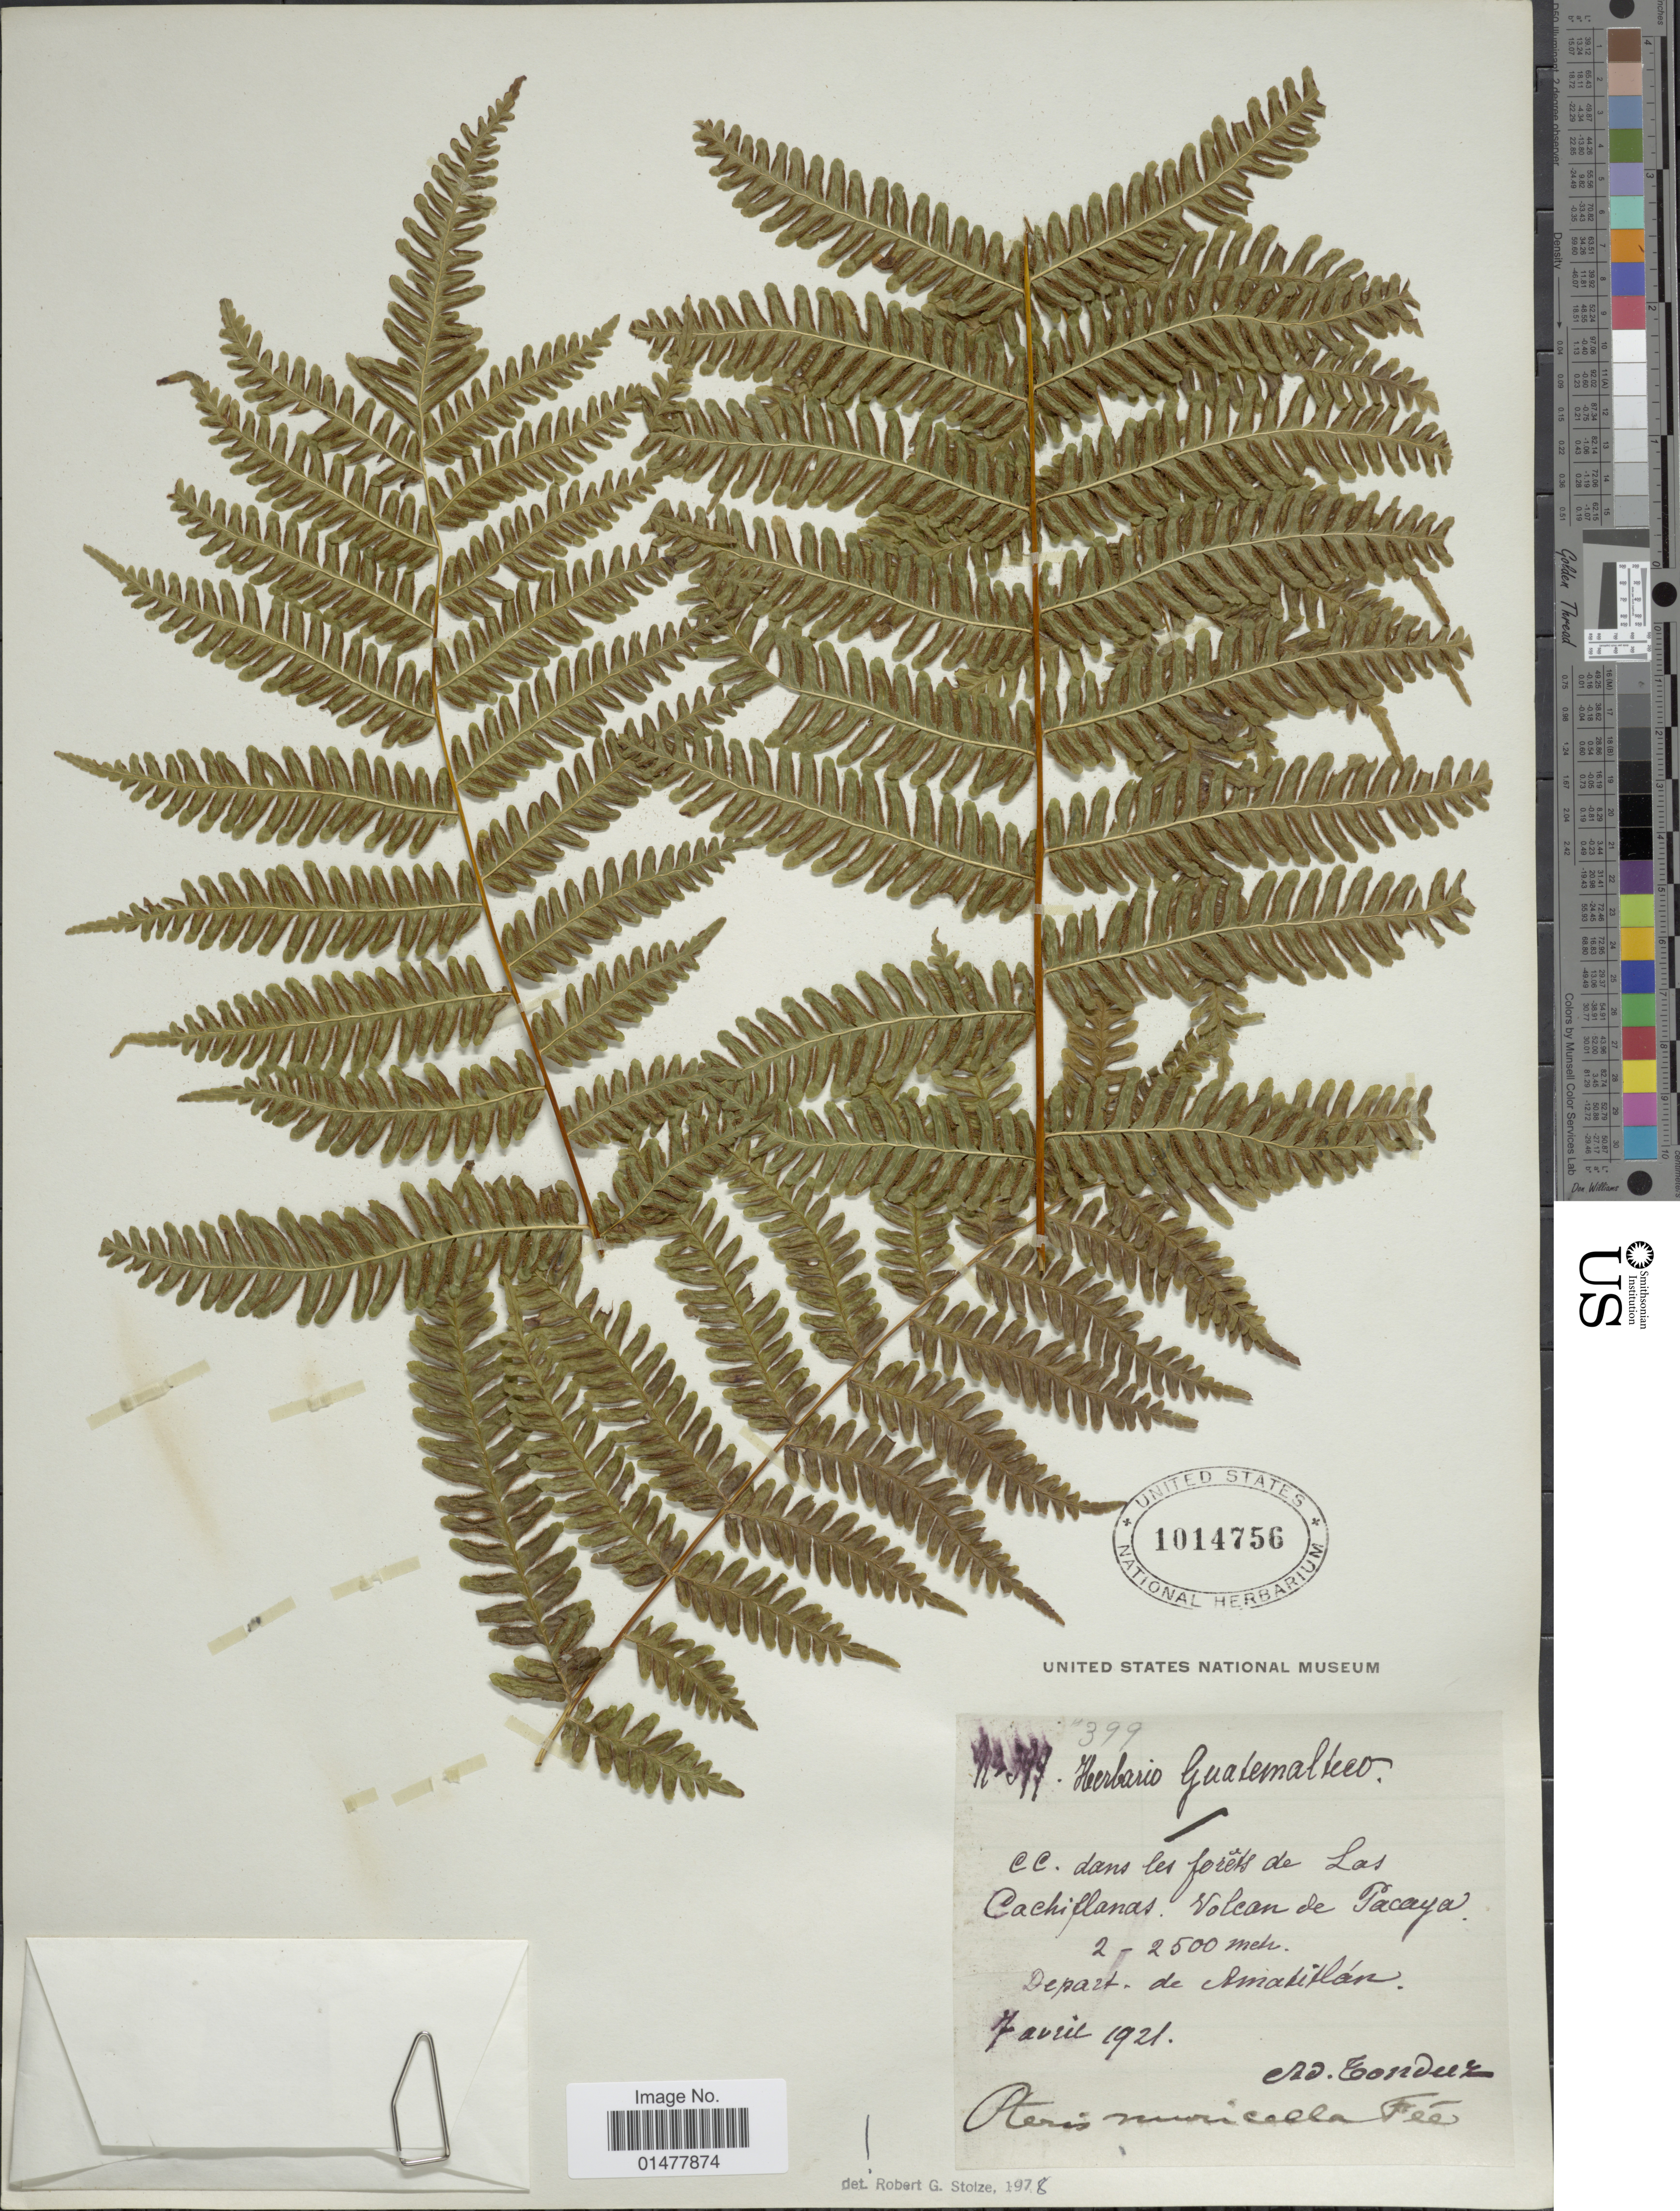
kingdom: Plantae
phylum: Tracheophyta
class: Polypodiopsida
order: Polypodiales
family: Pteridaceae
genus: Pteris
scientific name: Pteris muricella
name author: Fée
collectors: A. Tonduz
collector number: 399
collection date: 1921-04-07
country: Guatemala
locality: C.C. dans les forets de las Cachiplanas, volcan de Pacaya, depart. de Amatitlán.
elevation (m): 2000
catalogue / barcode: US 1014756